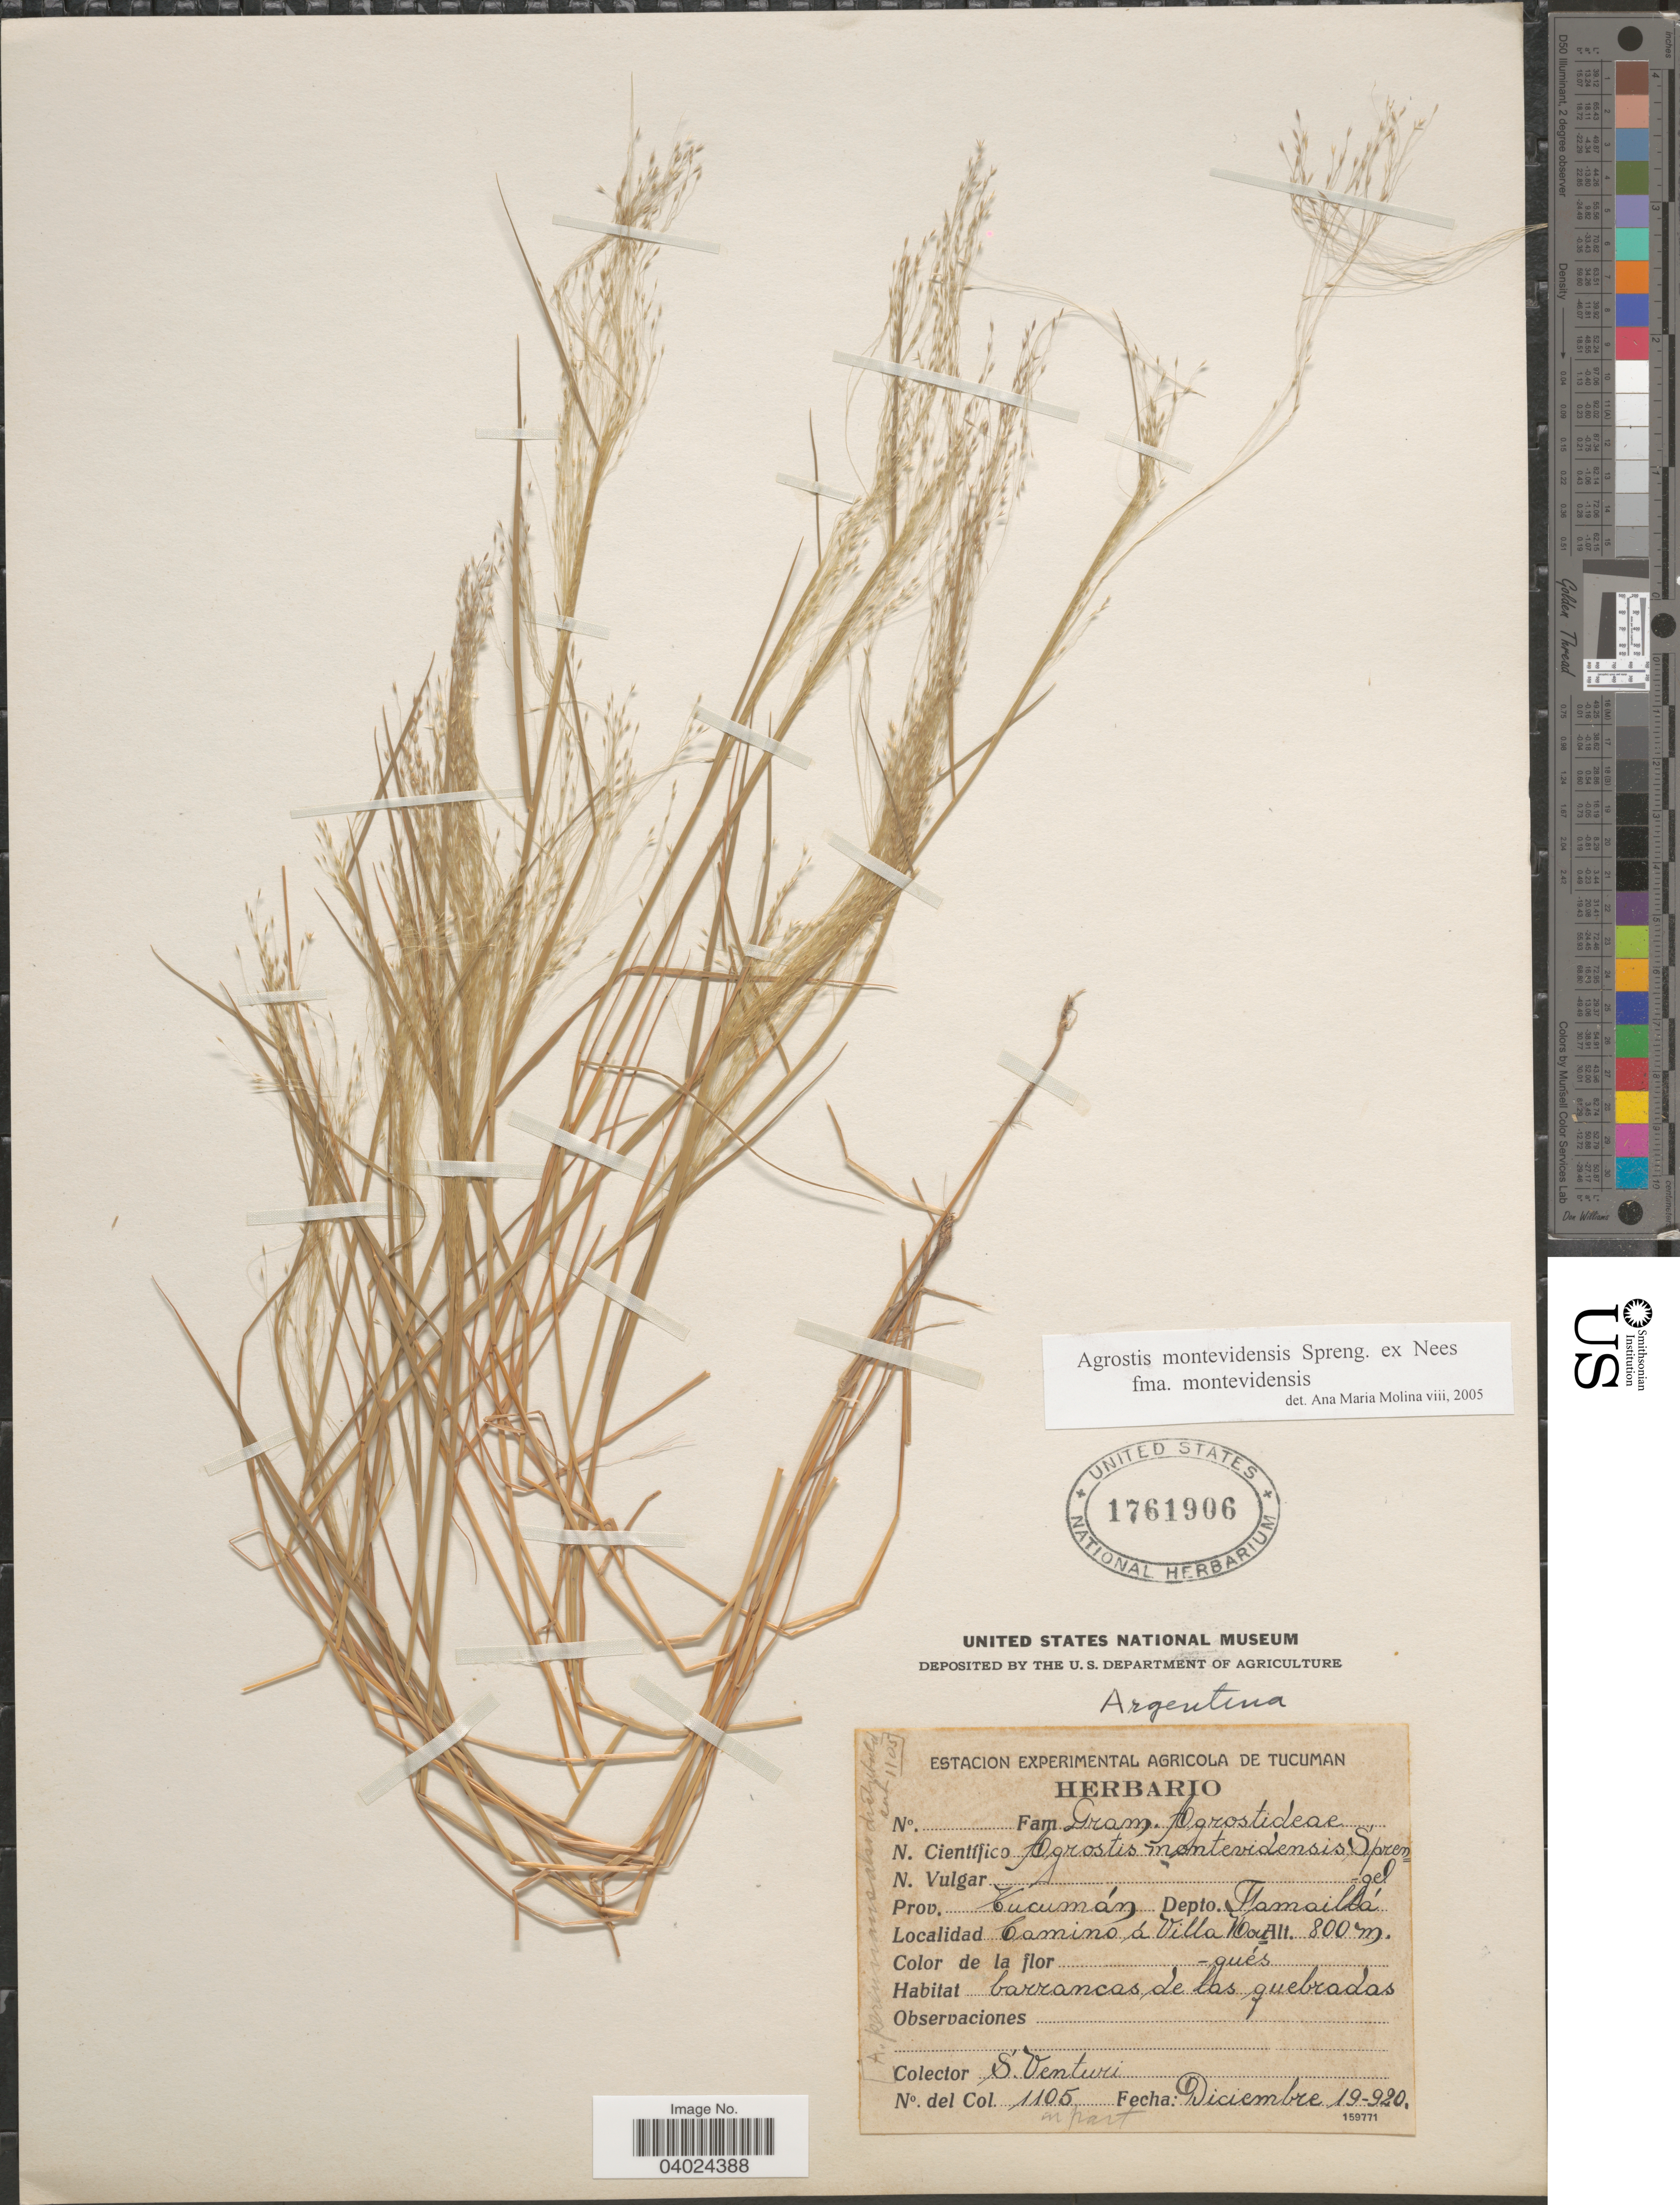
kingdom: Plantae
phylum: Tracheophyta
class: Liliopsida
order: Poales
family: Poaceae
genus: Agrostis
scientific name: Agrostis montevidensis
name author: A. Spreng. ex Nees in Mart.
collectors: S. Venturi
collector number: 1105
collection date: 1920-12-19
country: Argentina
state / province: Tucuman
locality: Depto. Famaillá. Camino á Villa Nougués.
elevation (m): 800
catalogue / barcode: US 1761906